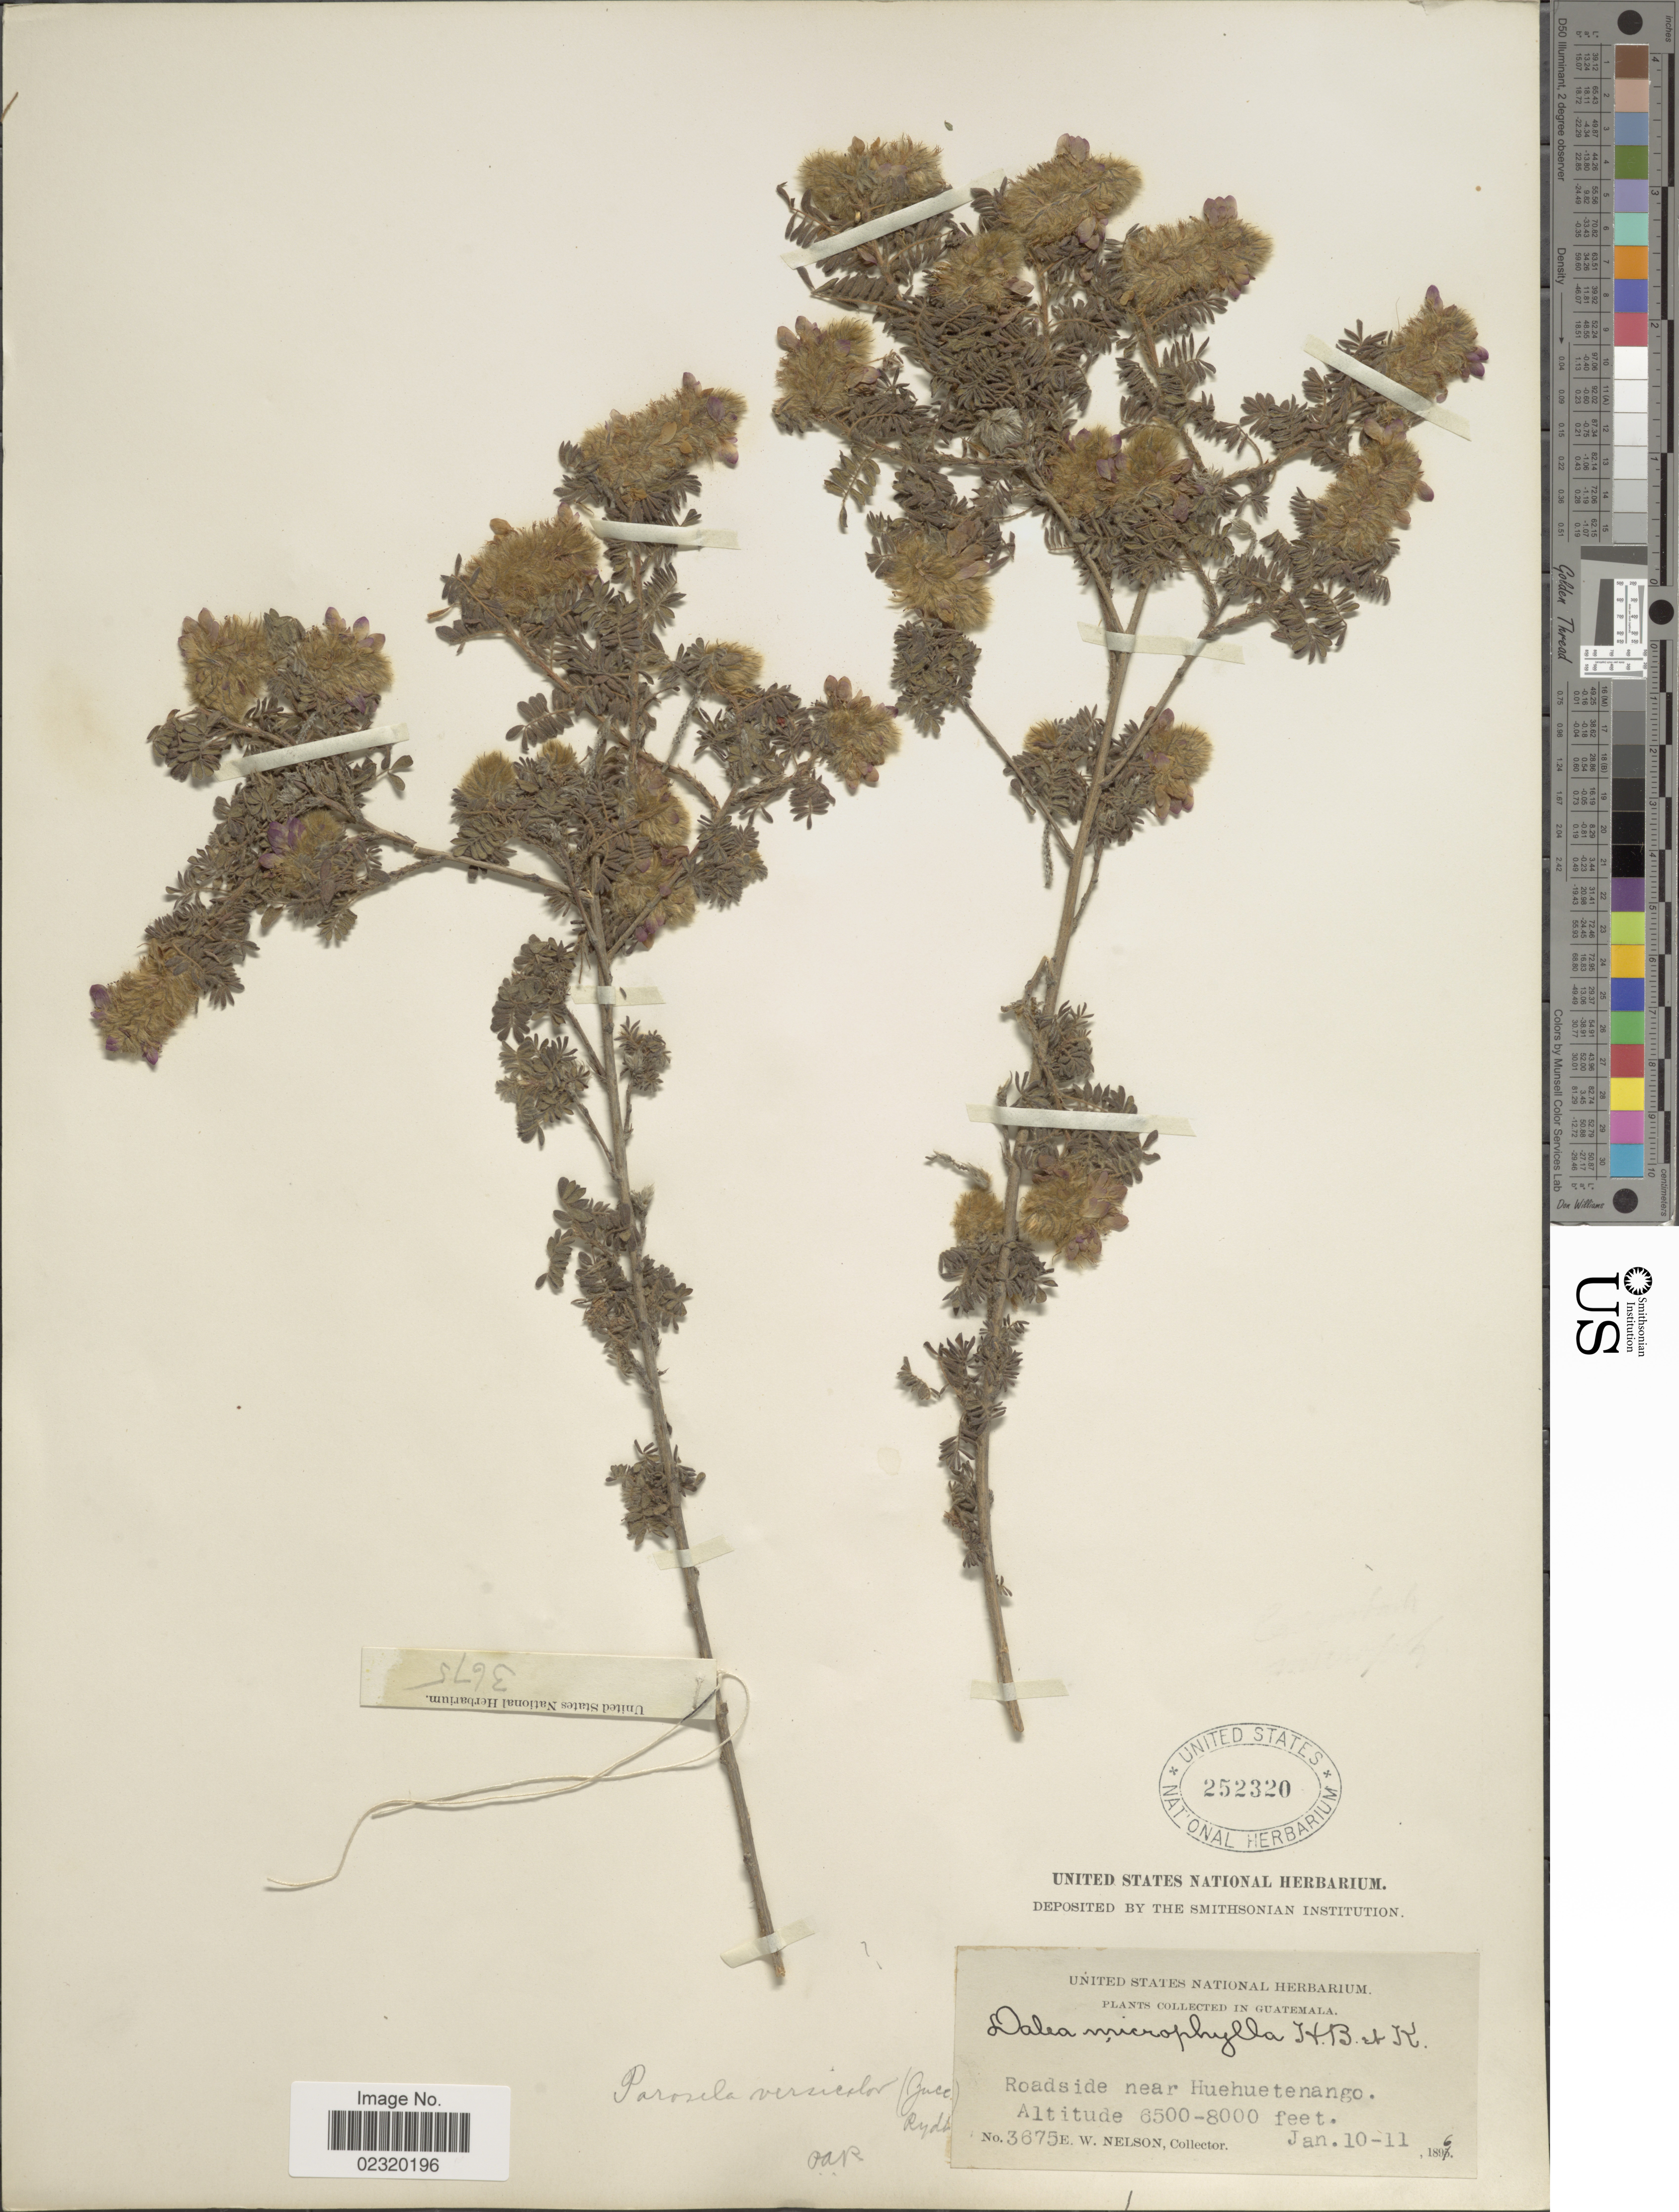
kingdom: Plantae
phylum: Tracheophyta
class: Magnoliopsida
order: Fabales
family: Fabaceae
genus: Dalea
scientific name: Dalea versicolor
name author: Zucc.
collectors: E. W. Nelson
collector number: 3675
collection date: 1896-01-10/1896-01-11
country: Guatemala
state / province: Huehuetenango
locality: Roadside near Huehuetenango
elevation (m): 1981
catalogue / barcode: US 252320